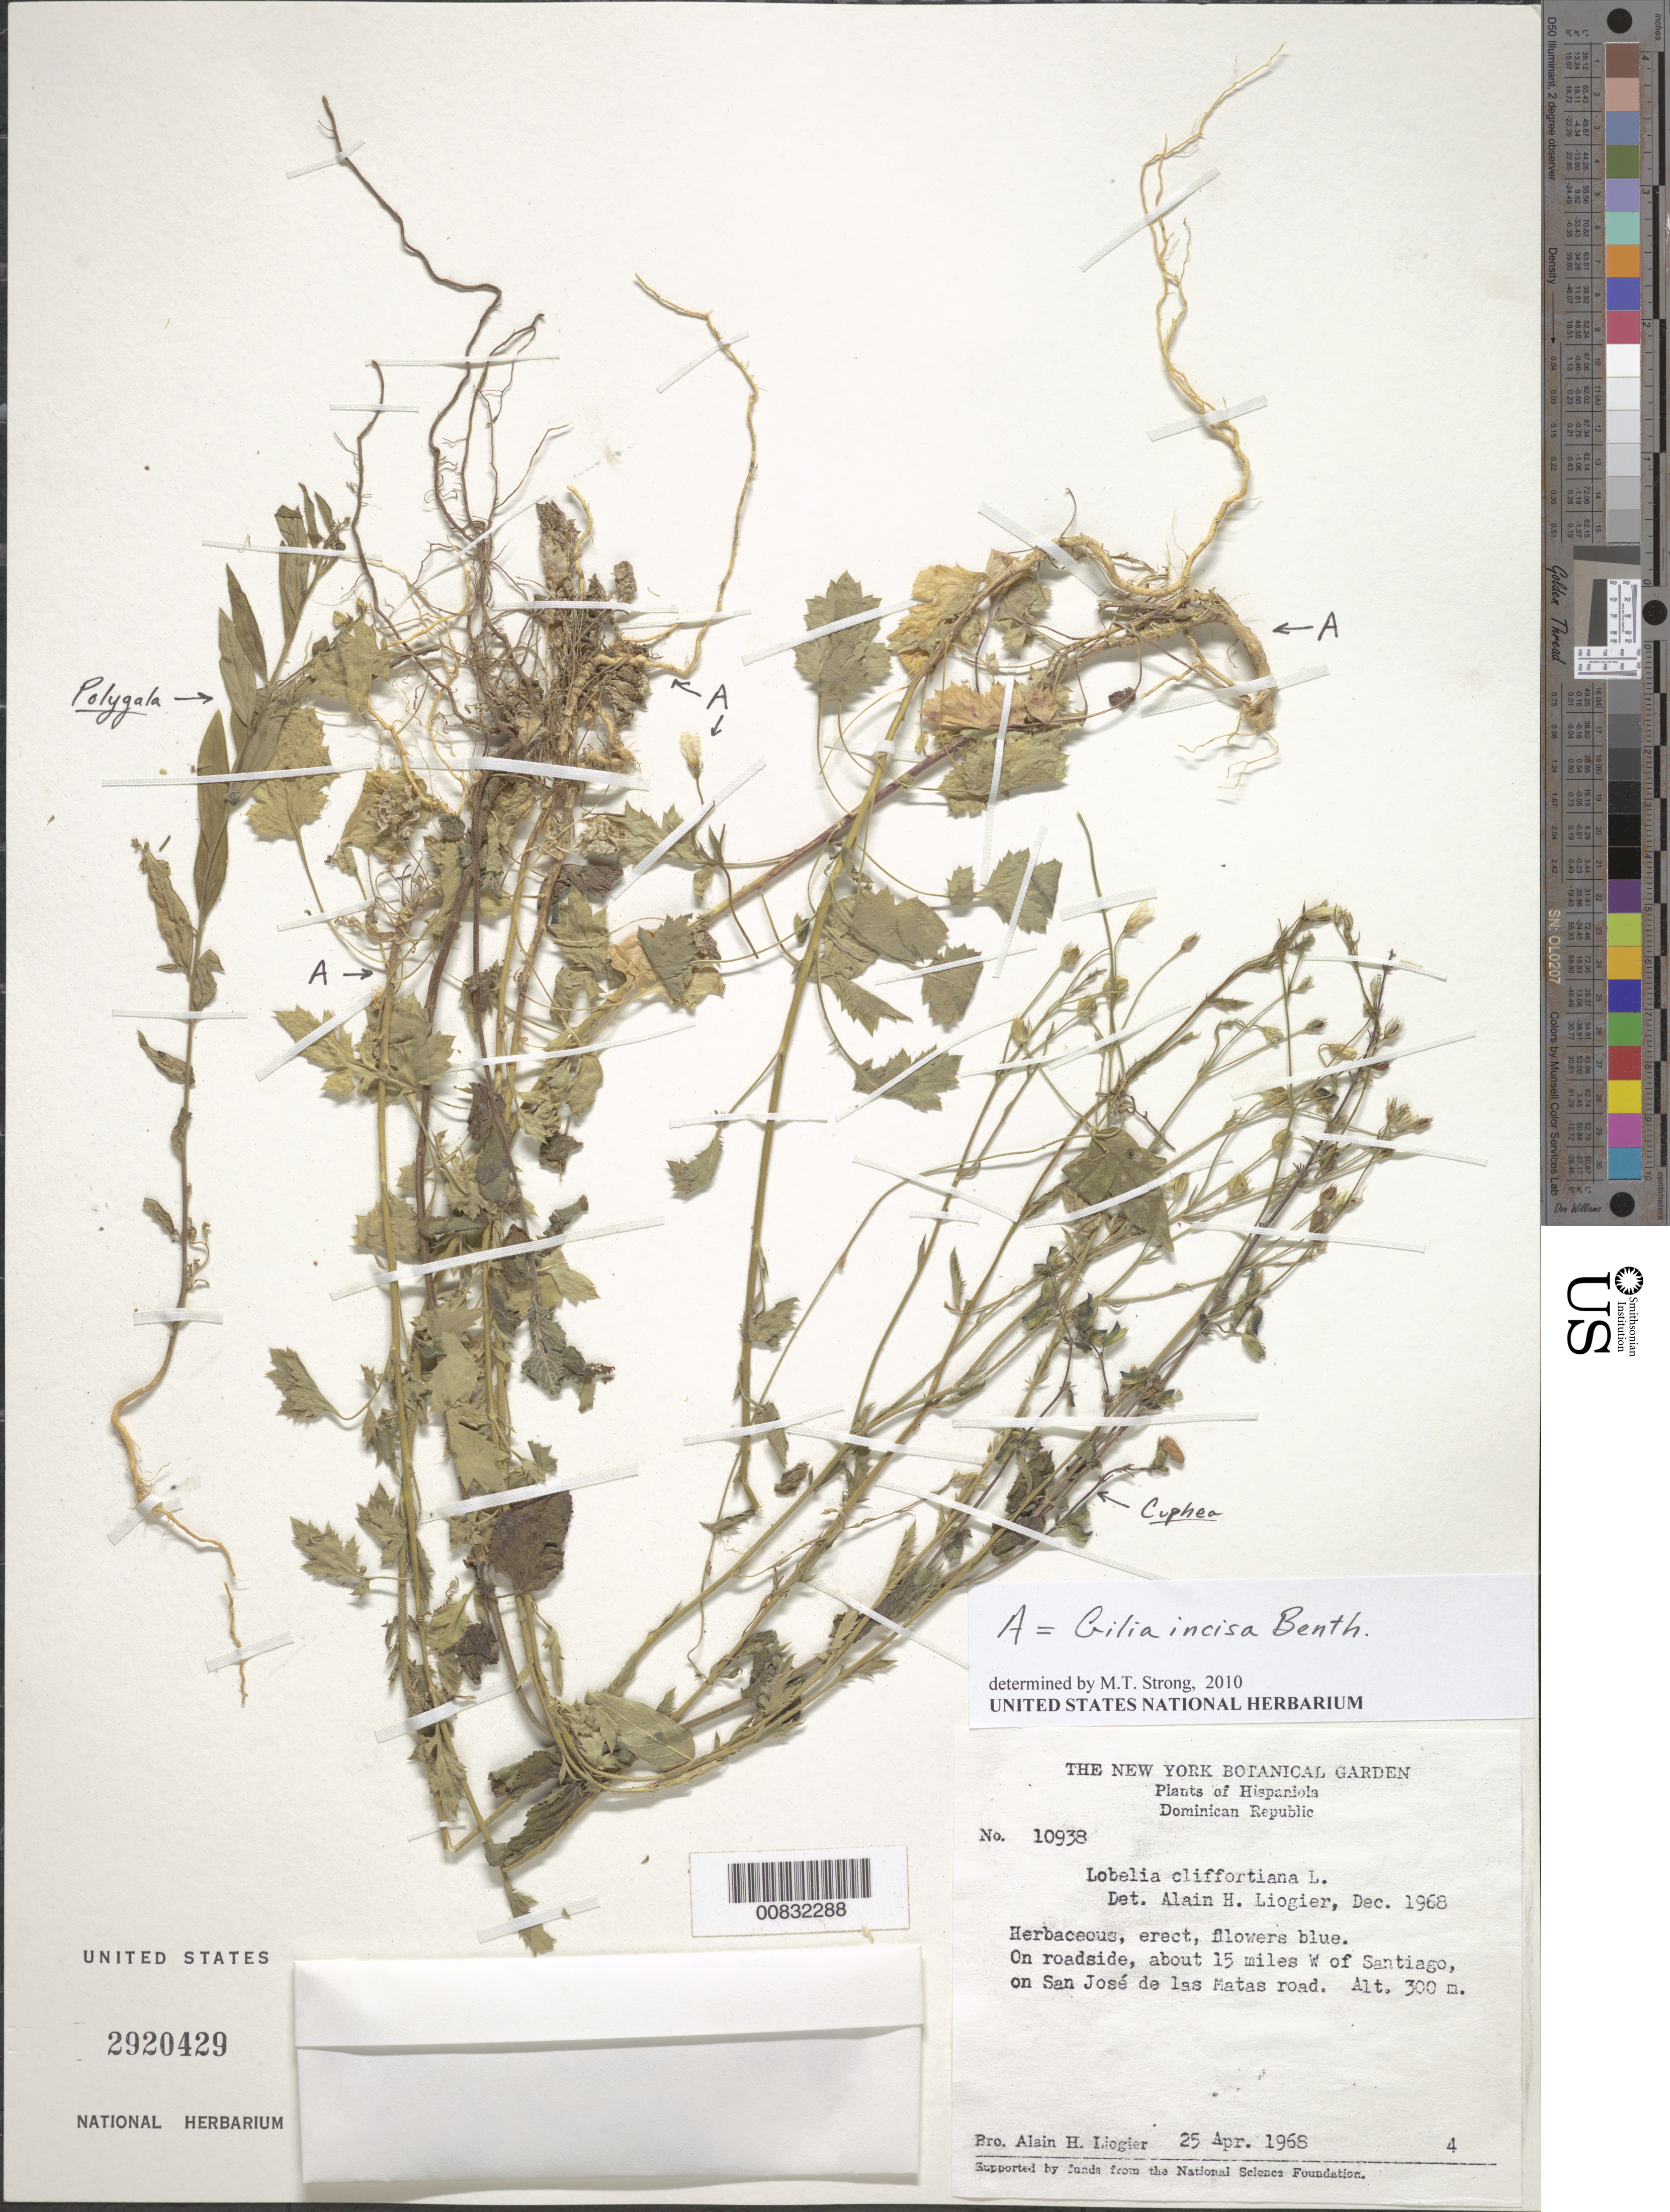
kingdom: Plantae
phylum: Tracheophyta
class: Magnoliopsida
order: Ericales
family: Polemoniaceae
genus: Giliastrum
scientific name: Giliastrum incisum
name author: (Benth.) J.M. Porter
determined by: Strong, Mark T., (BOT), Smithsonian Institution - National Museum of Natural History (UNITED STATES)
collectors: A. H. Liogier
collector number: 10938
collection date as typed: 25 Apr 1968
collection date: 1968-04-25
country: Dominican Republic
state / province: Santiago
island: Hispaniola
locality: About 15 miles W of Santiago, on San José de las Matas Road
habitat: On roadside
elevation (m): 300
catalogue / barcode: US 2920429